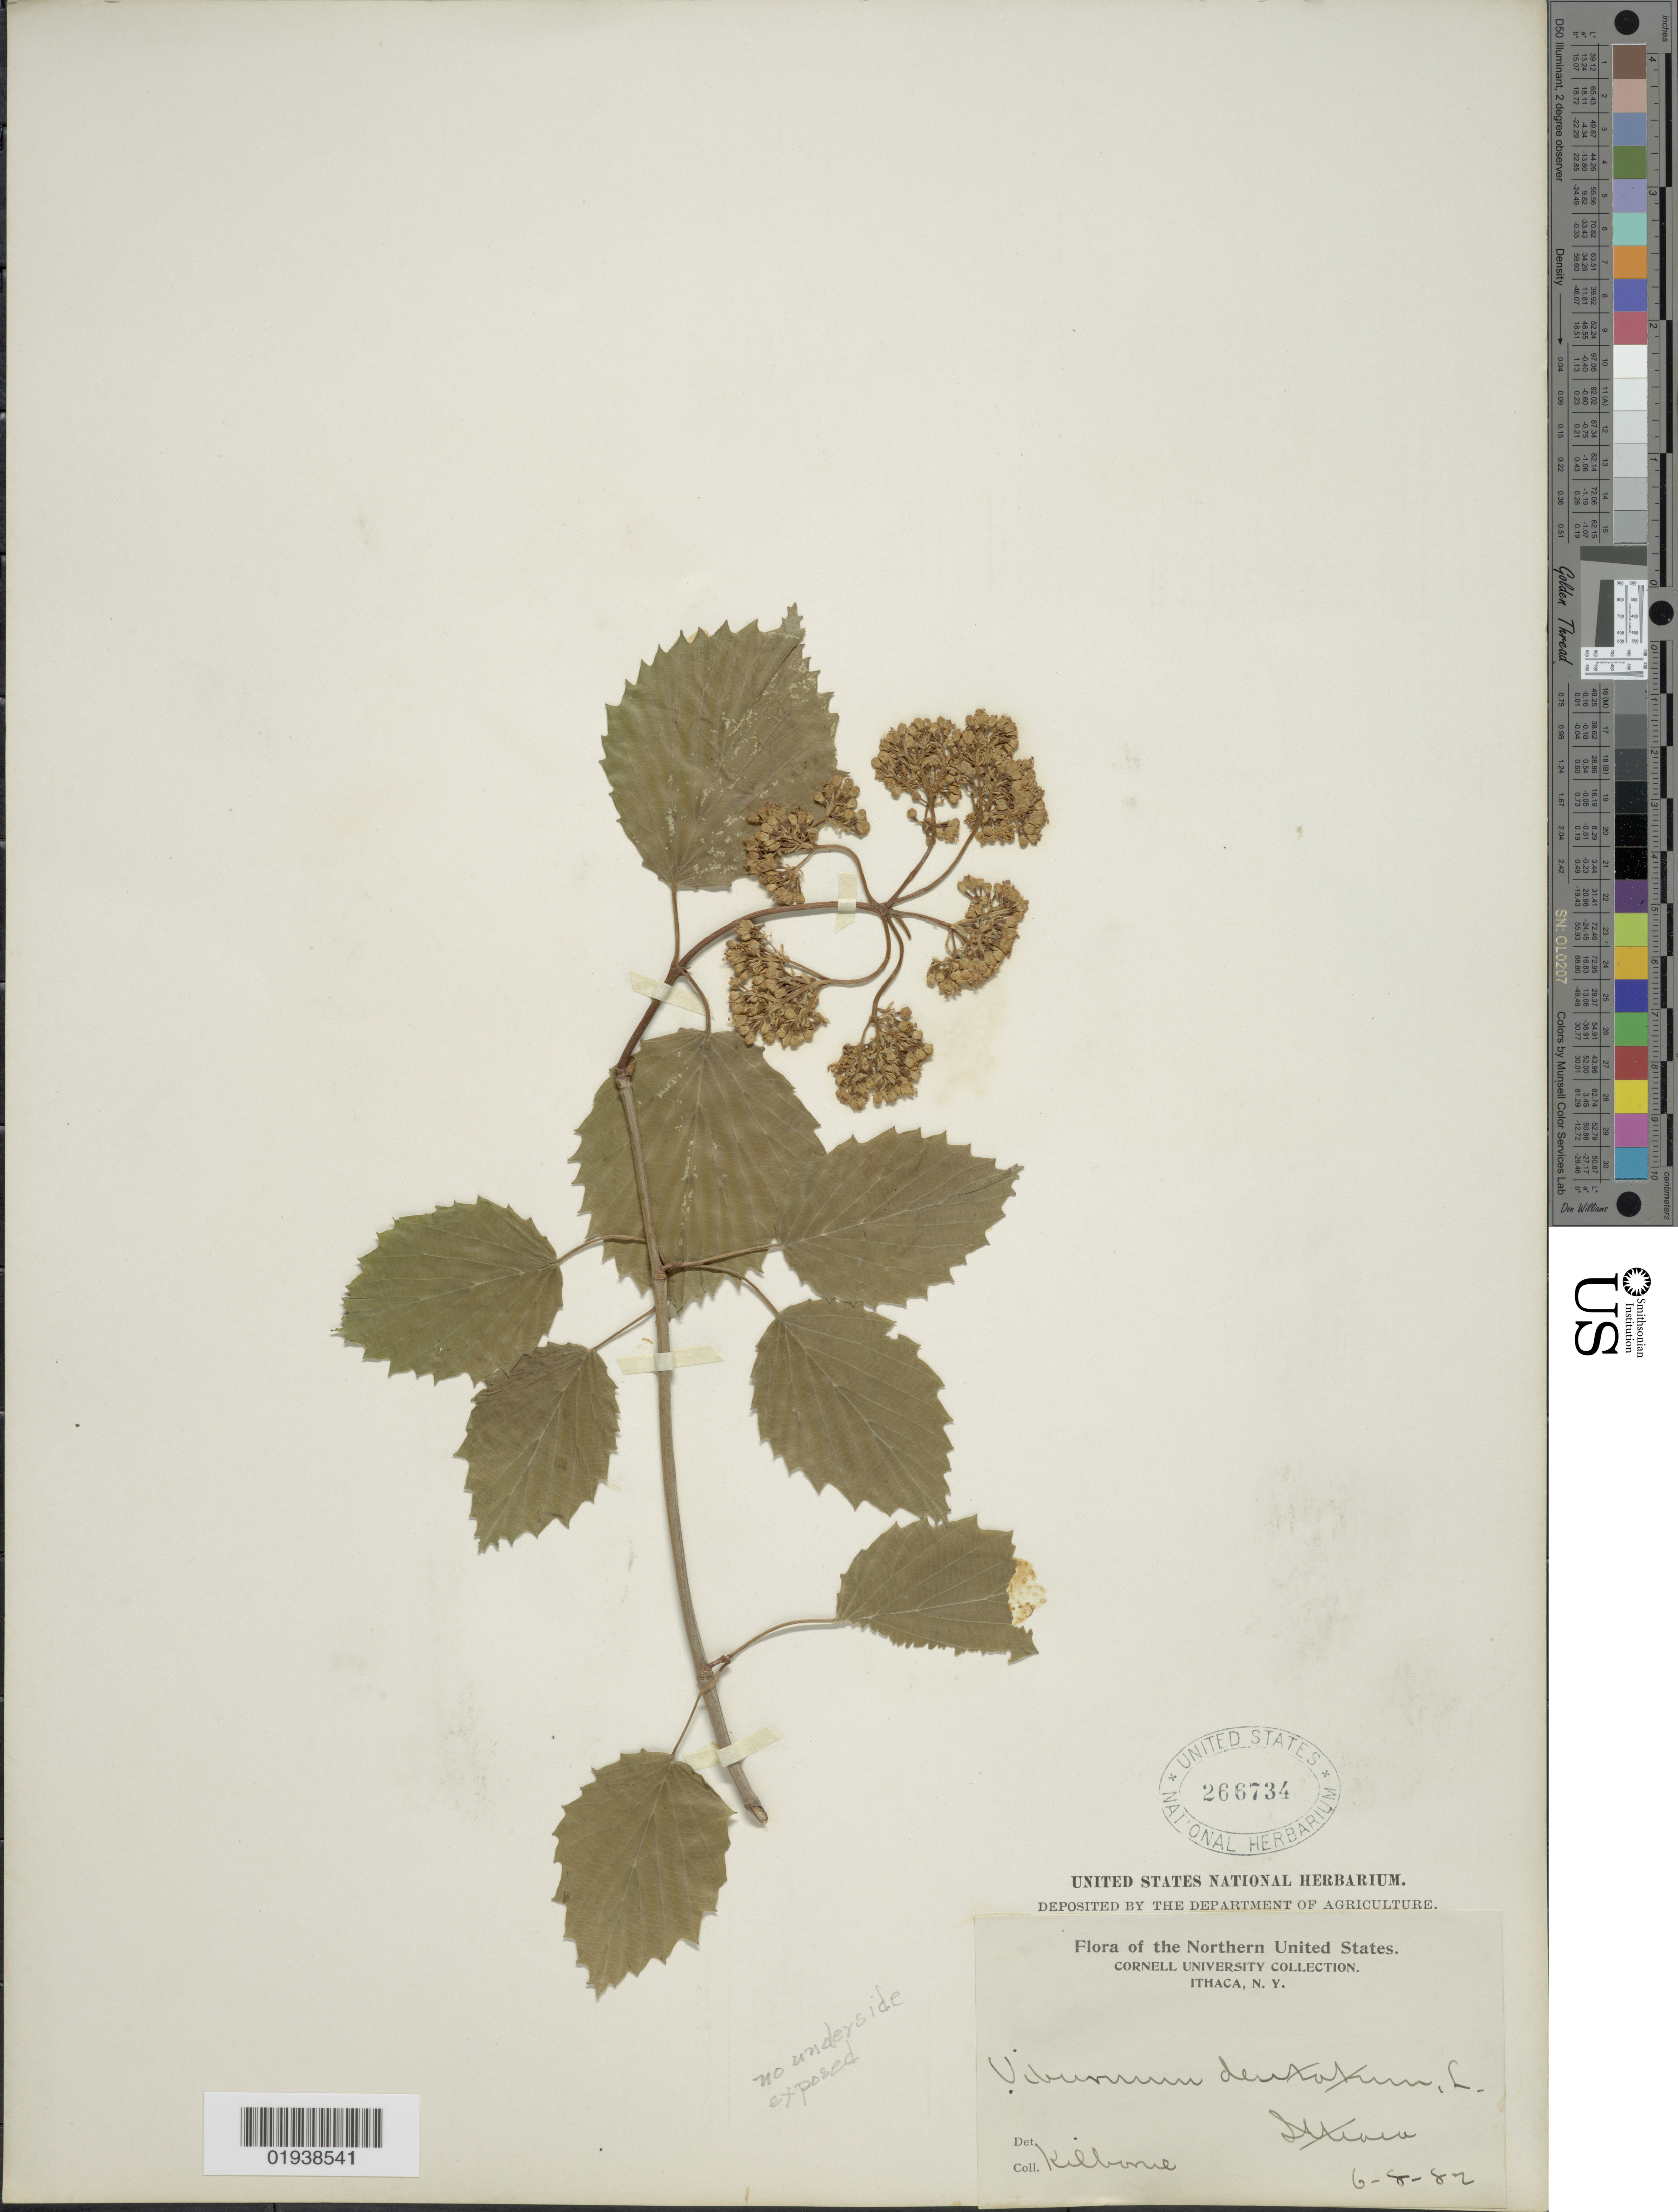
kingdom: Plantae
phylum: Tracheophyta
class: Magnoliopsida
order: Dipsacales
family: Viburnaceae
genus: Viburnum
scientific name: Viburnum dentatum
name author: L.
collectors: Kilborne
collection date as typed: Transcribed d/m/y: 8/6/82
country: United States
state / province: New York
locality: Ithaca.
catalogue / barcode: US 266734